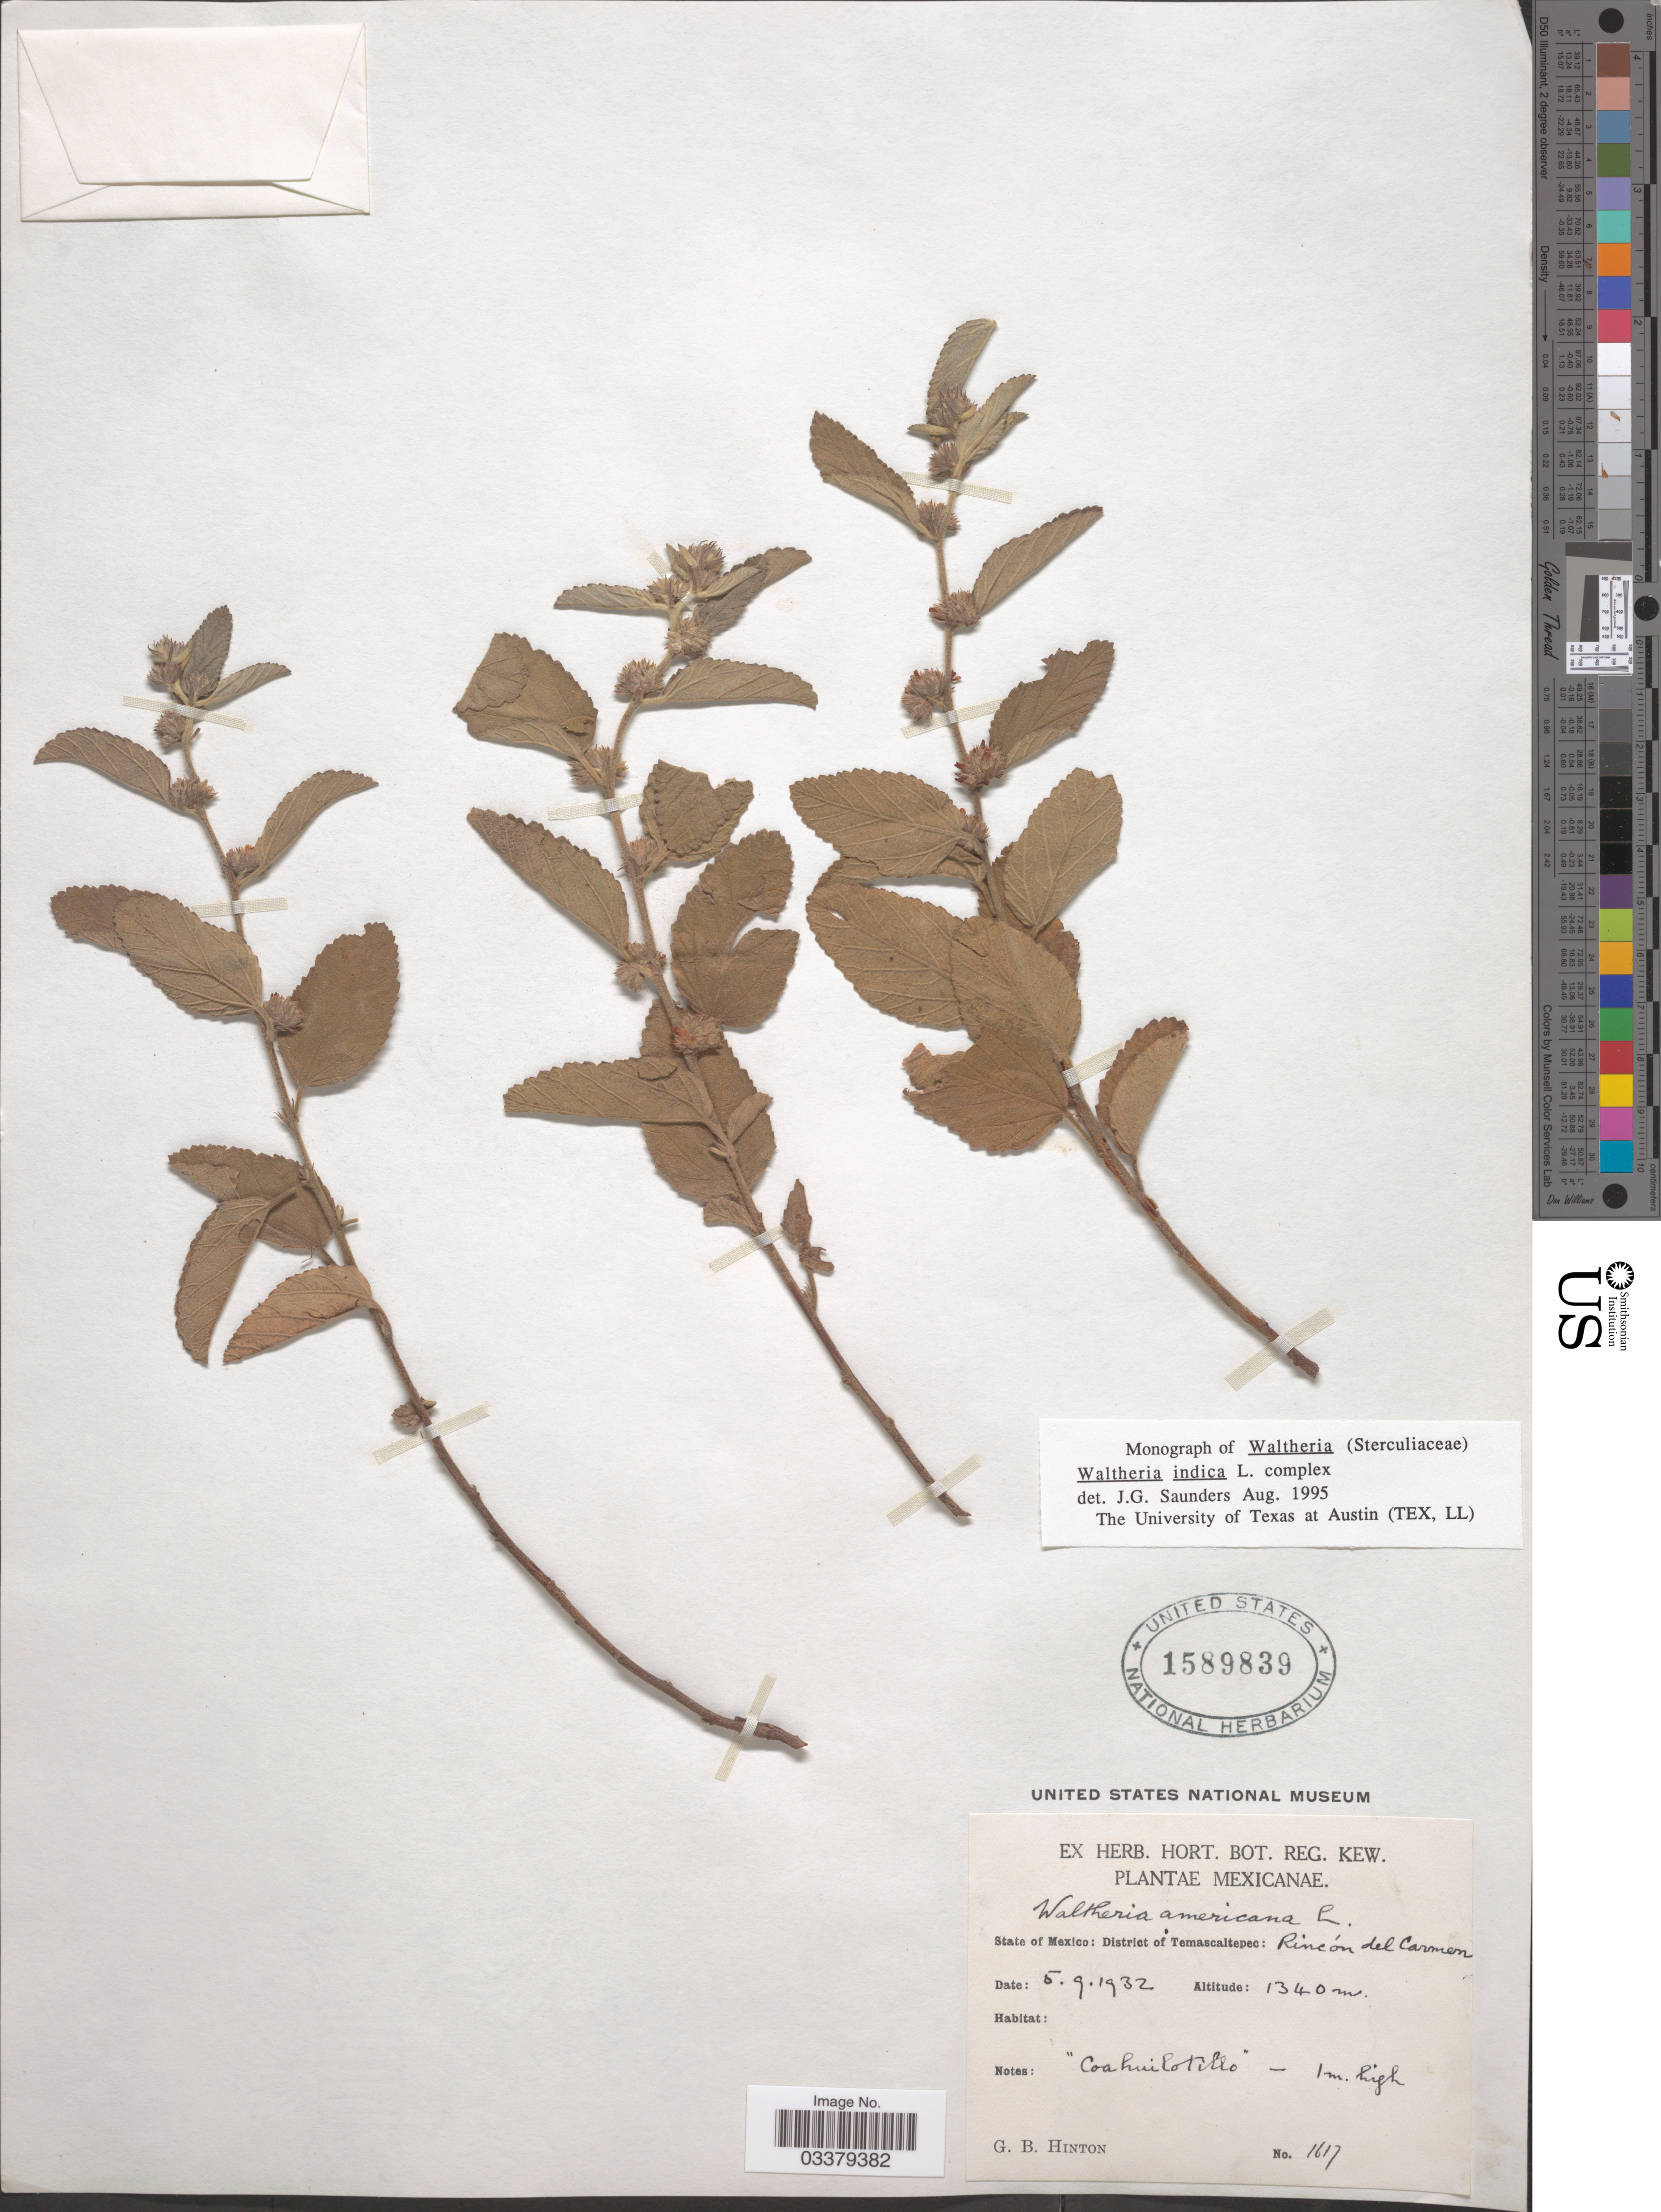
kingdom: Plantae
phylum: Tracheophyta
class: Magnoliopsida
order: Malvales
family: Malvaceae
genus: Waltheria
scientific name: Waltheria indica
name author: L.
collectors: G. B. Hinton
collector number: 1617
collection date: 1932-09-05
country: Mexico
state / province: México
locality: District of Temascaltepec: Rincón del Carmen.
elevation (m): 1340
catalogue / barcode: US 1589839